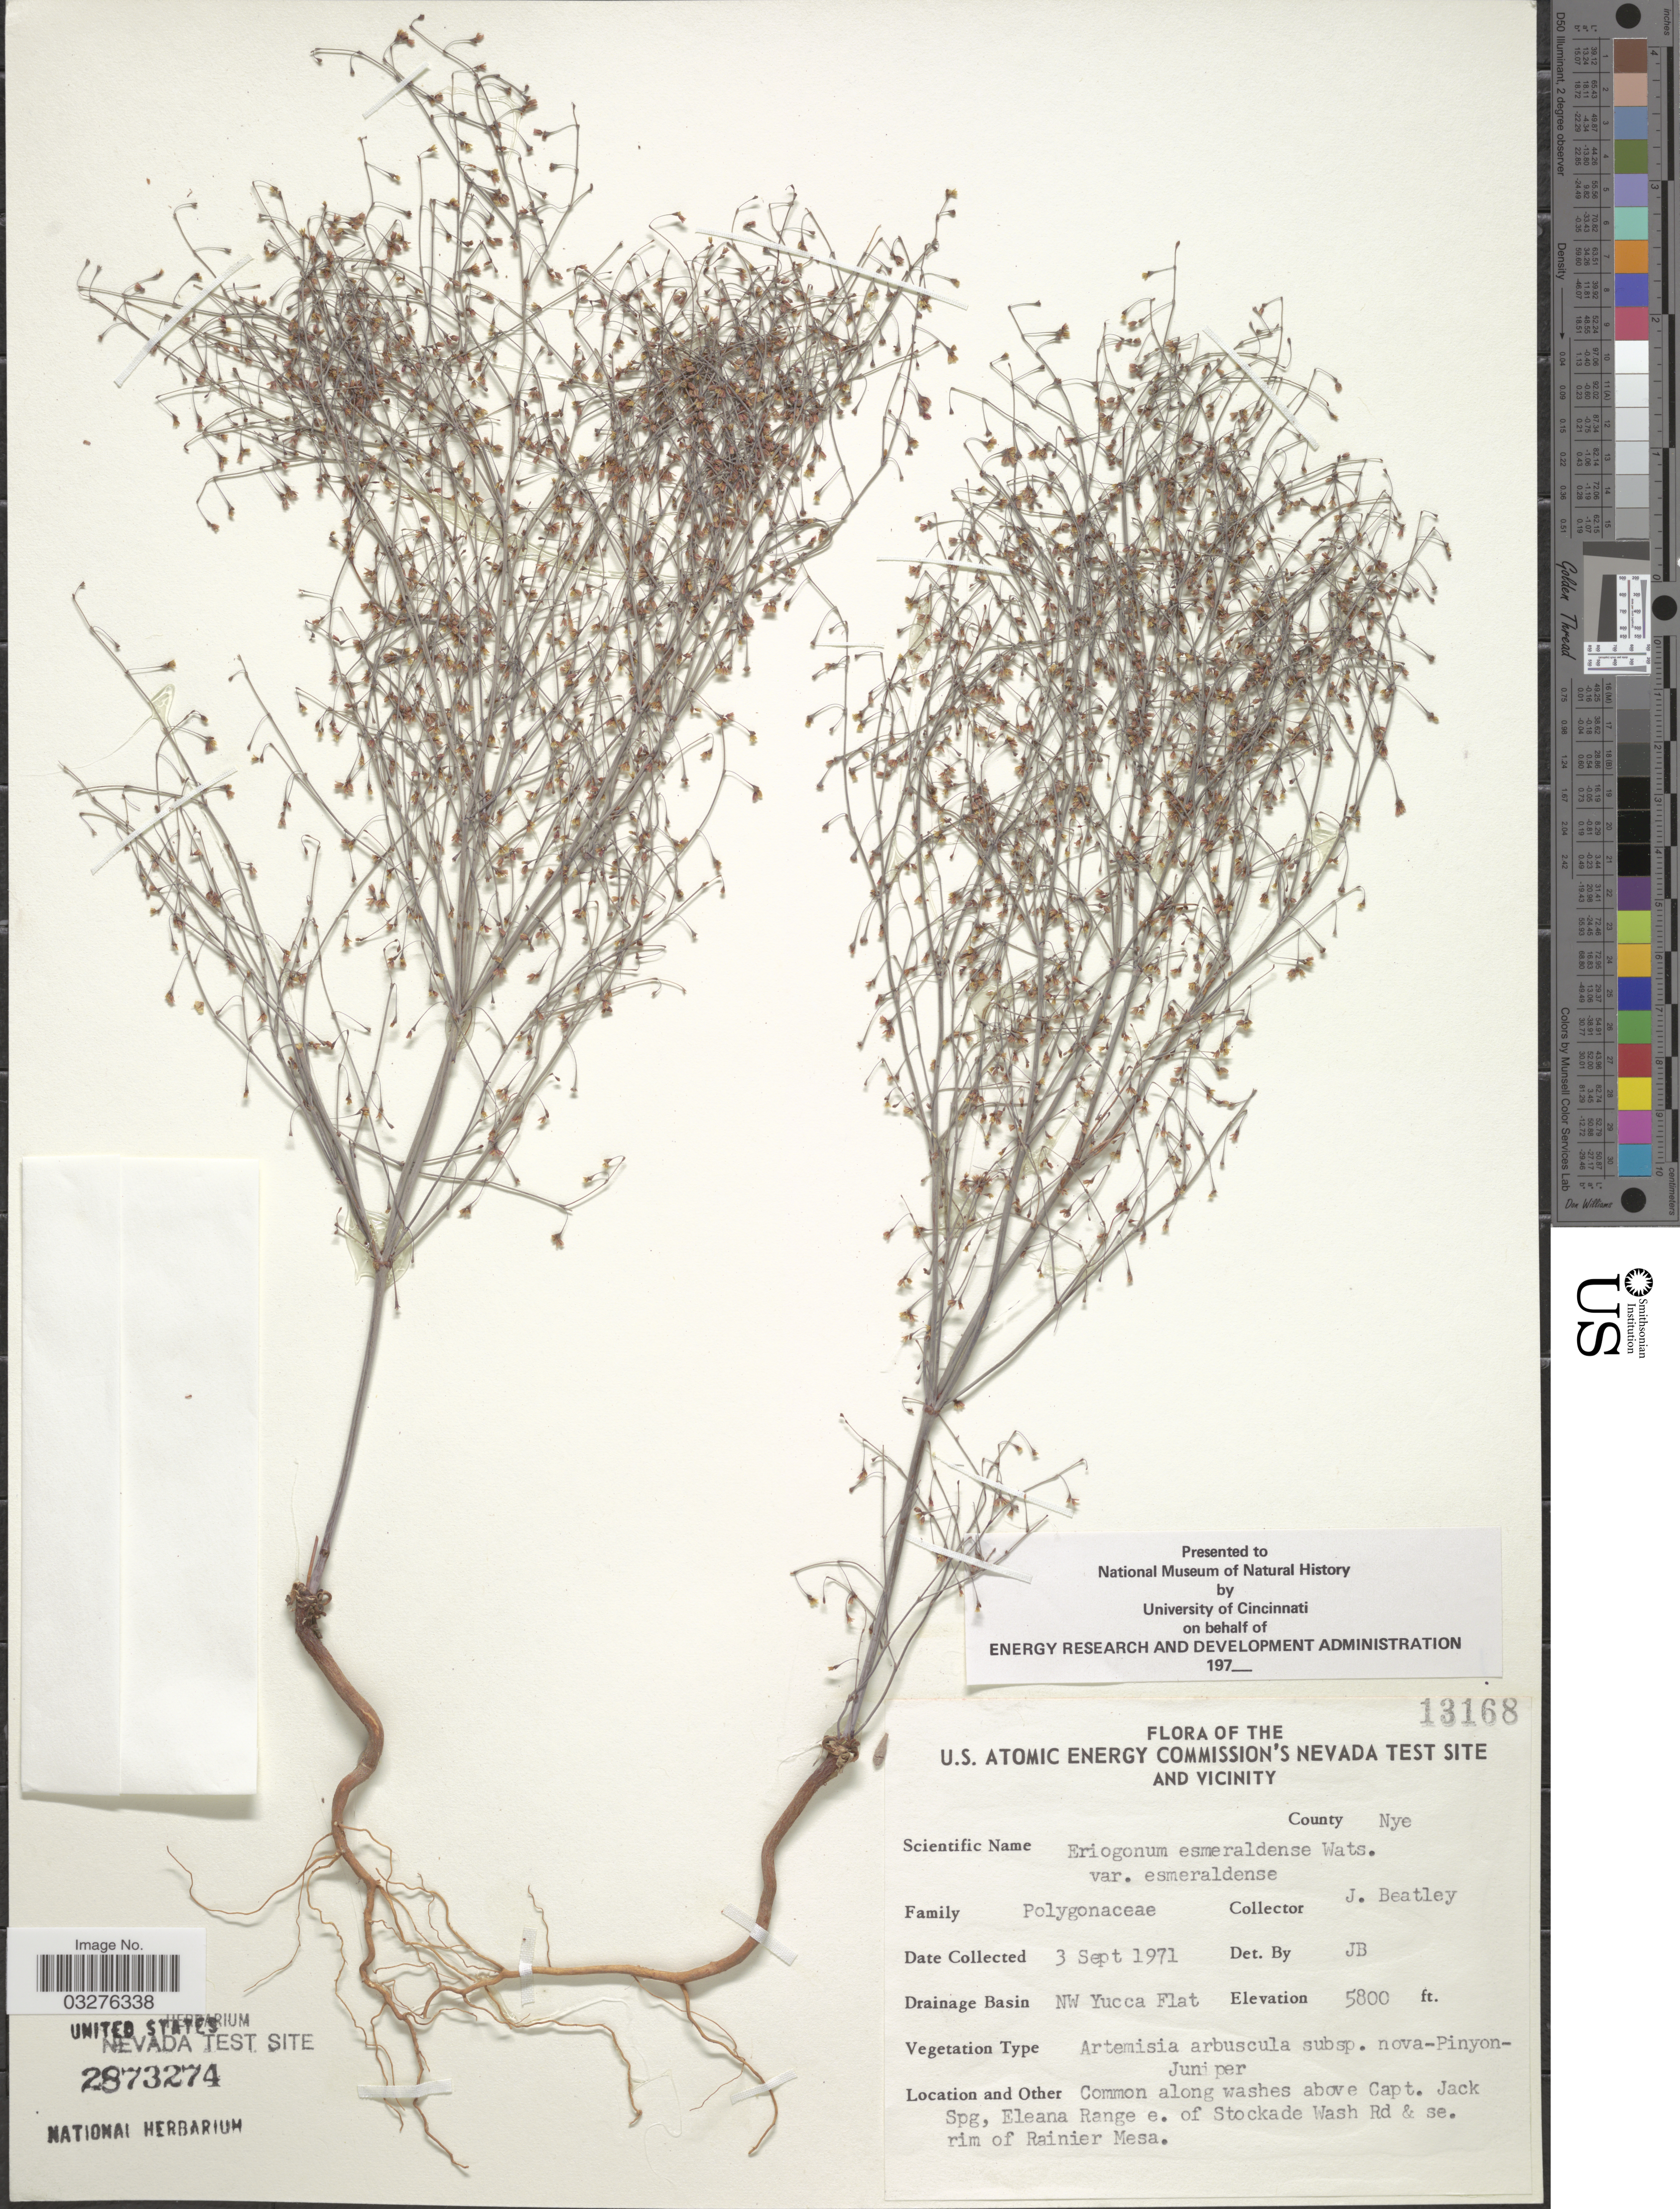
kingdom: Plantae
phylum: Tracheophyta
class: Magnoliopsida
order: Caryophyllales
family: Polygonaceae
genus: Eriogonum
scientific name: Eriogonum esmeraldense var. esmeraldense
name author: S. Watson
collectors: J. C. Beatley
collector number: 13168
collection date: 1971-09-03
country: United States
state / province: Nevada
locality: U.S. Atomic Energy Commission's Nevada Test Site and vicinity, County Nye, Drainage Basin NW Yucca Flat, Common along washes above Capt. Jack Spg, Eleana Range e. of Stockade Wash Rd & se. rim of Rainier Mesa.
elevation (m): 1768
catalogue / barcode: US 2873274